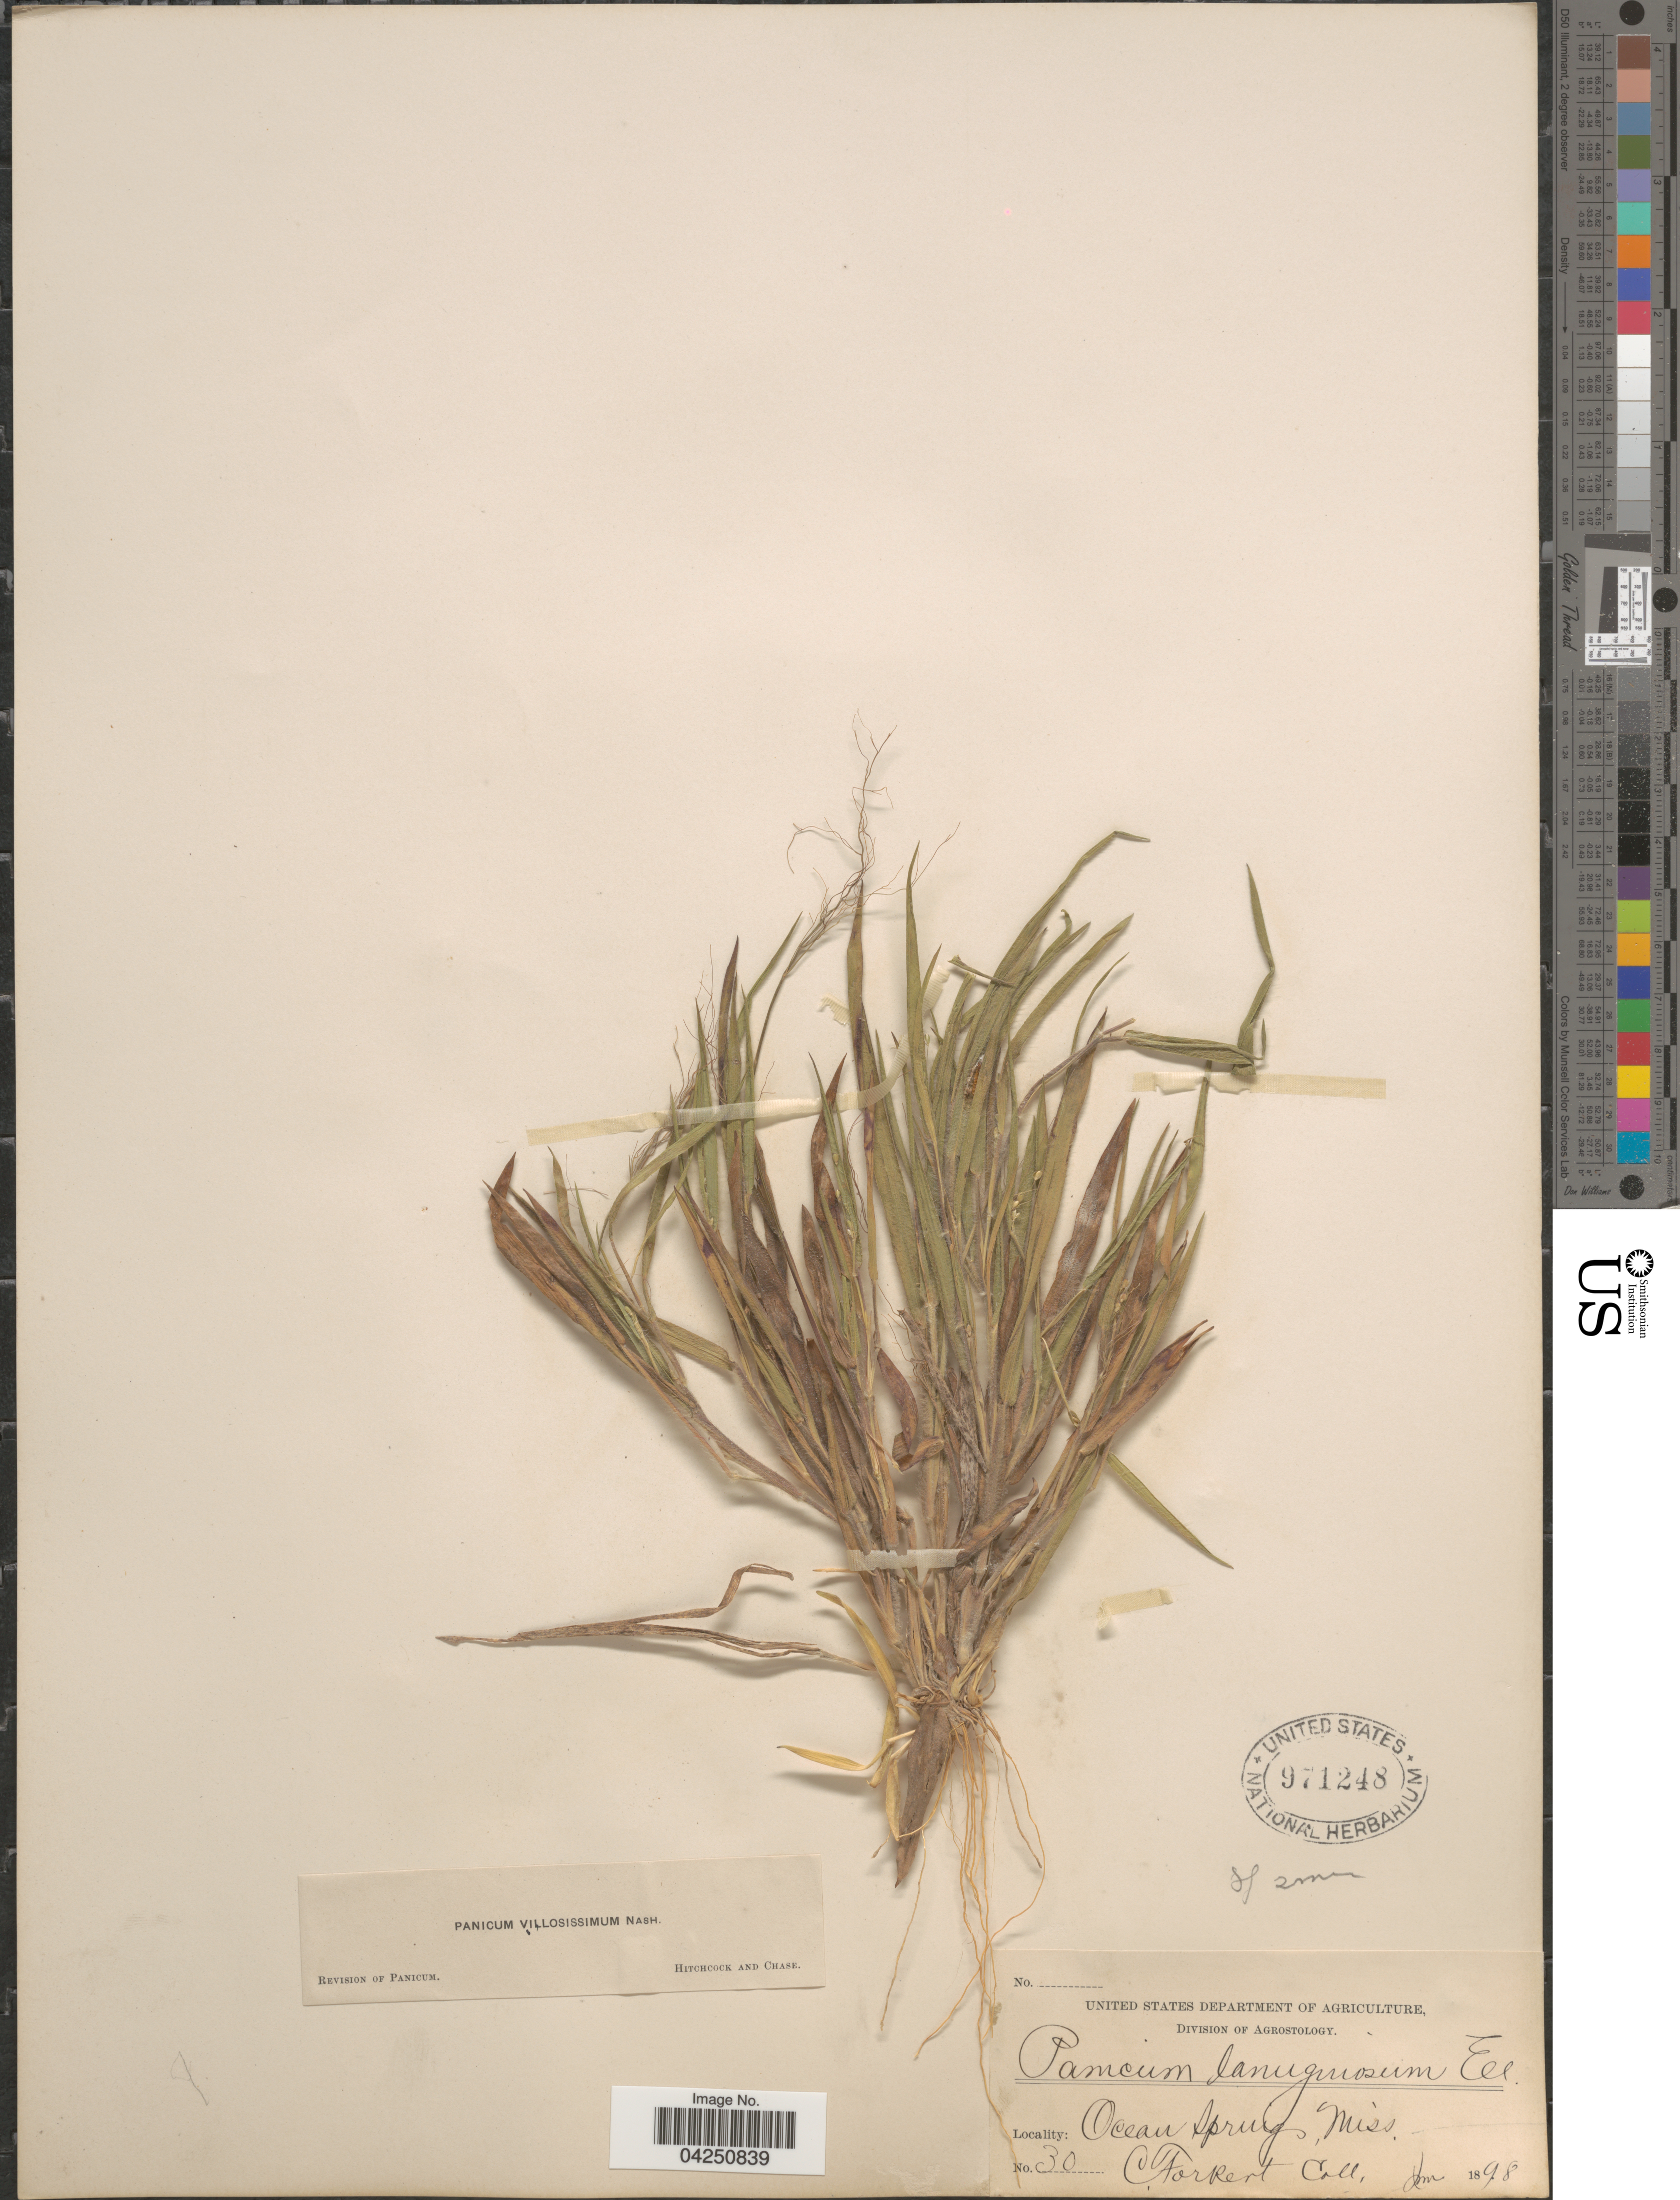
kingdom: Plantae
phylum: Tracheophyta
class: Liliopsida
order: Poales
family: Poaceae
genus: Dichanthelium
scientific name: Dichanthelium acuminatum var. acuminatum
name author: (Sw.) Gould & C.A. Clark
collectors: C. Forkert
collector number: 30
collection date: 1898-06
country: United States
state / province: Mississippi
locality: Ocean Spring.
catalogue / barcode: US 971248